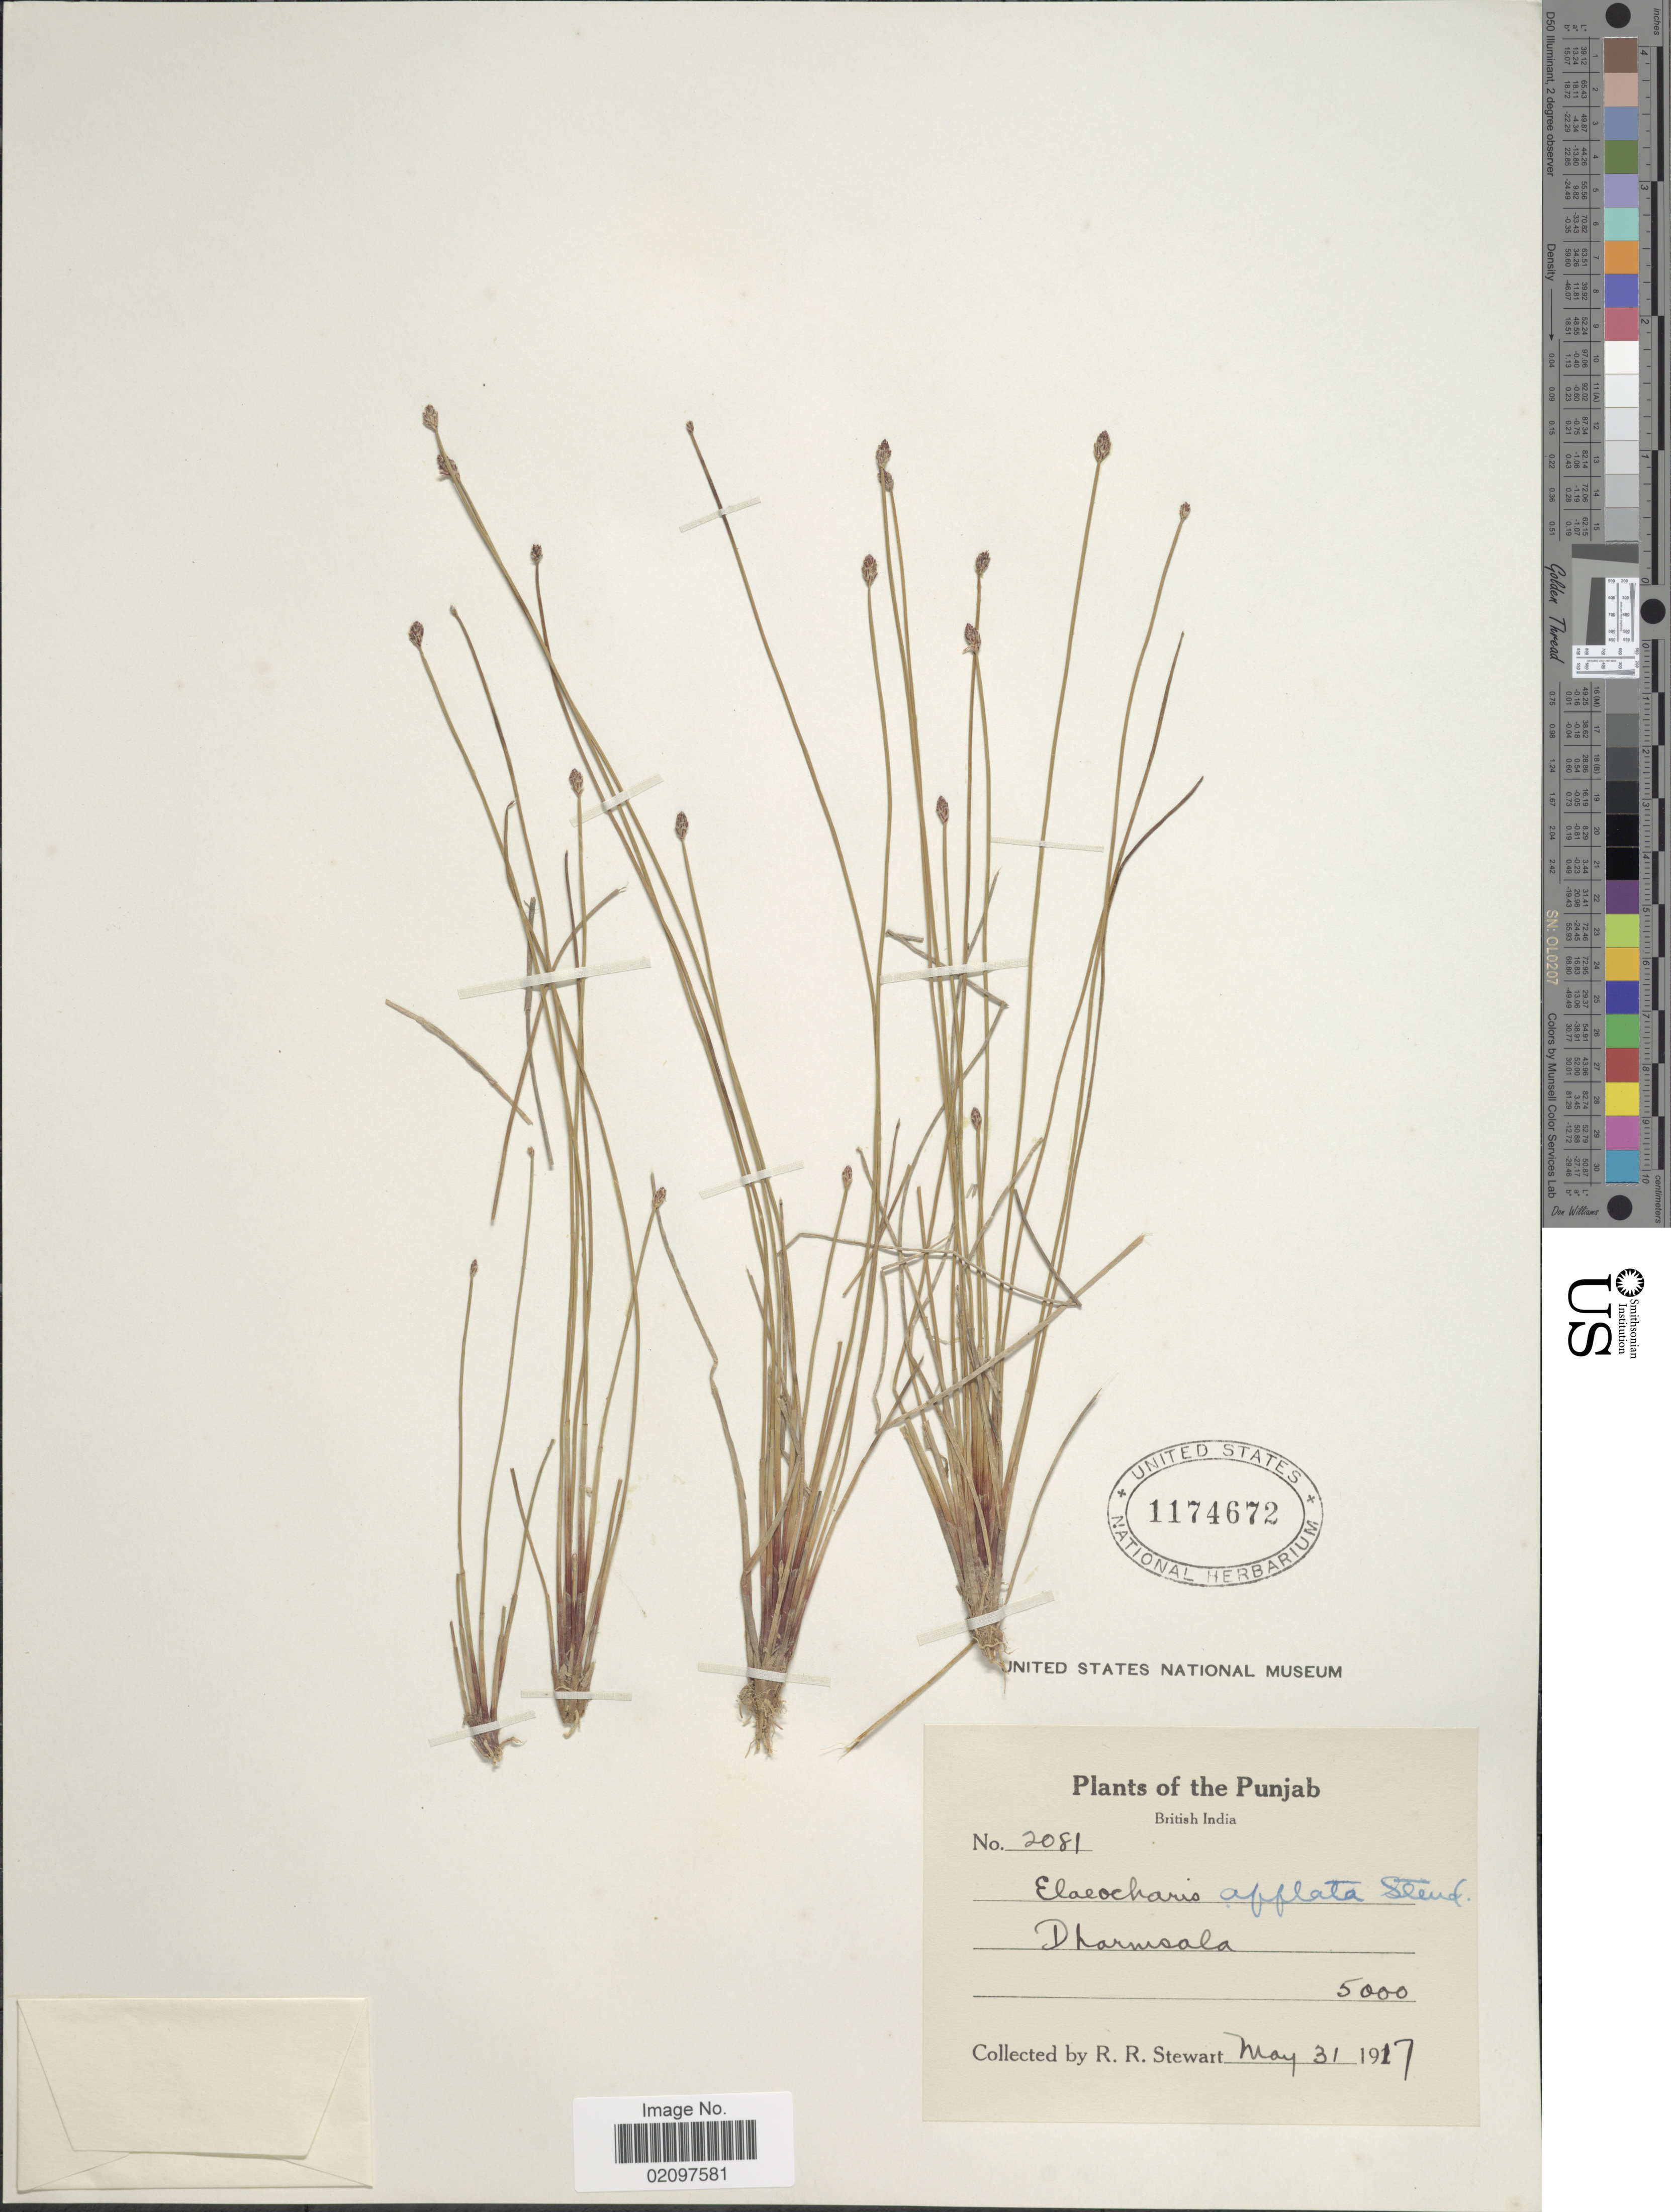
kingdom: Plantae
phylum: Tracheophyta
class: Liliopsida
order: Poales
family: Cyperaceae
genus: Eleocharis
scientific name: Eleocharis congesta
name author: D. Don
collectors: R. R. Stewart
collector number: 2081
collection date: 1917-05-31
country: India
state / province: Himachal Pradesh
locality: British India, Dharmsala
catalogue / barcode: US 1174672